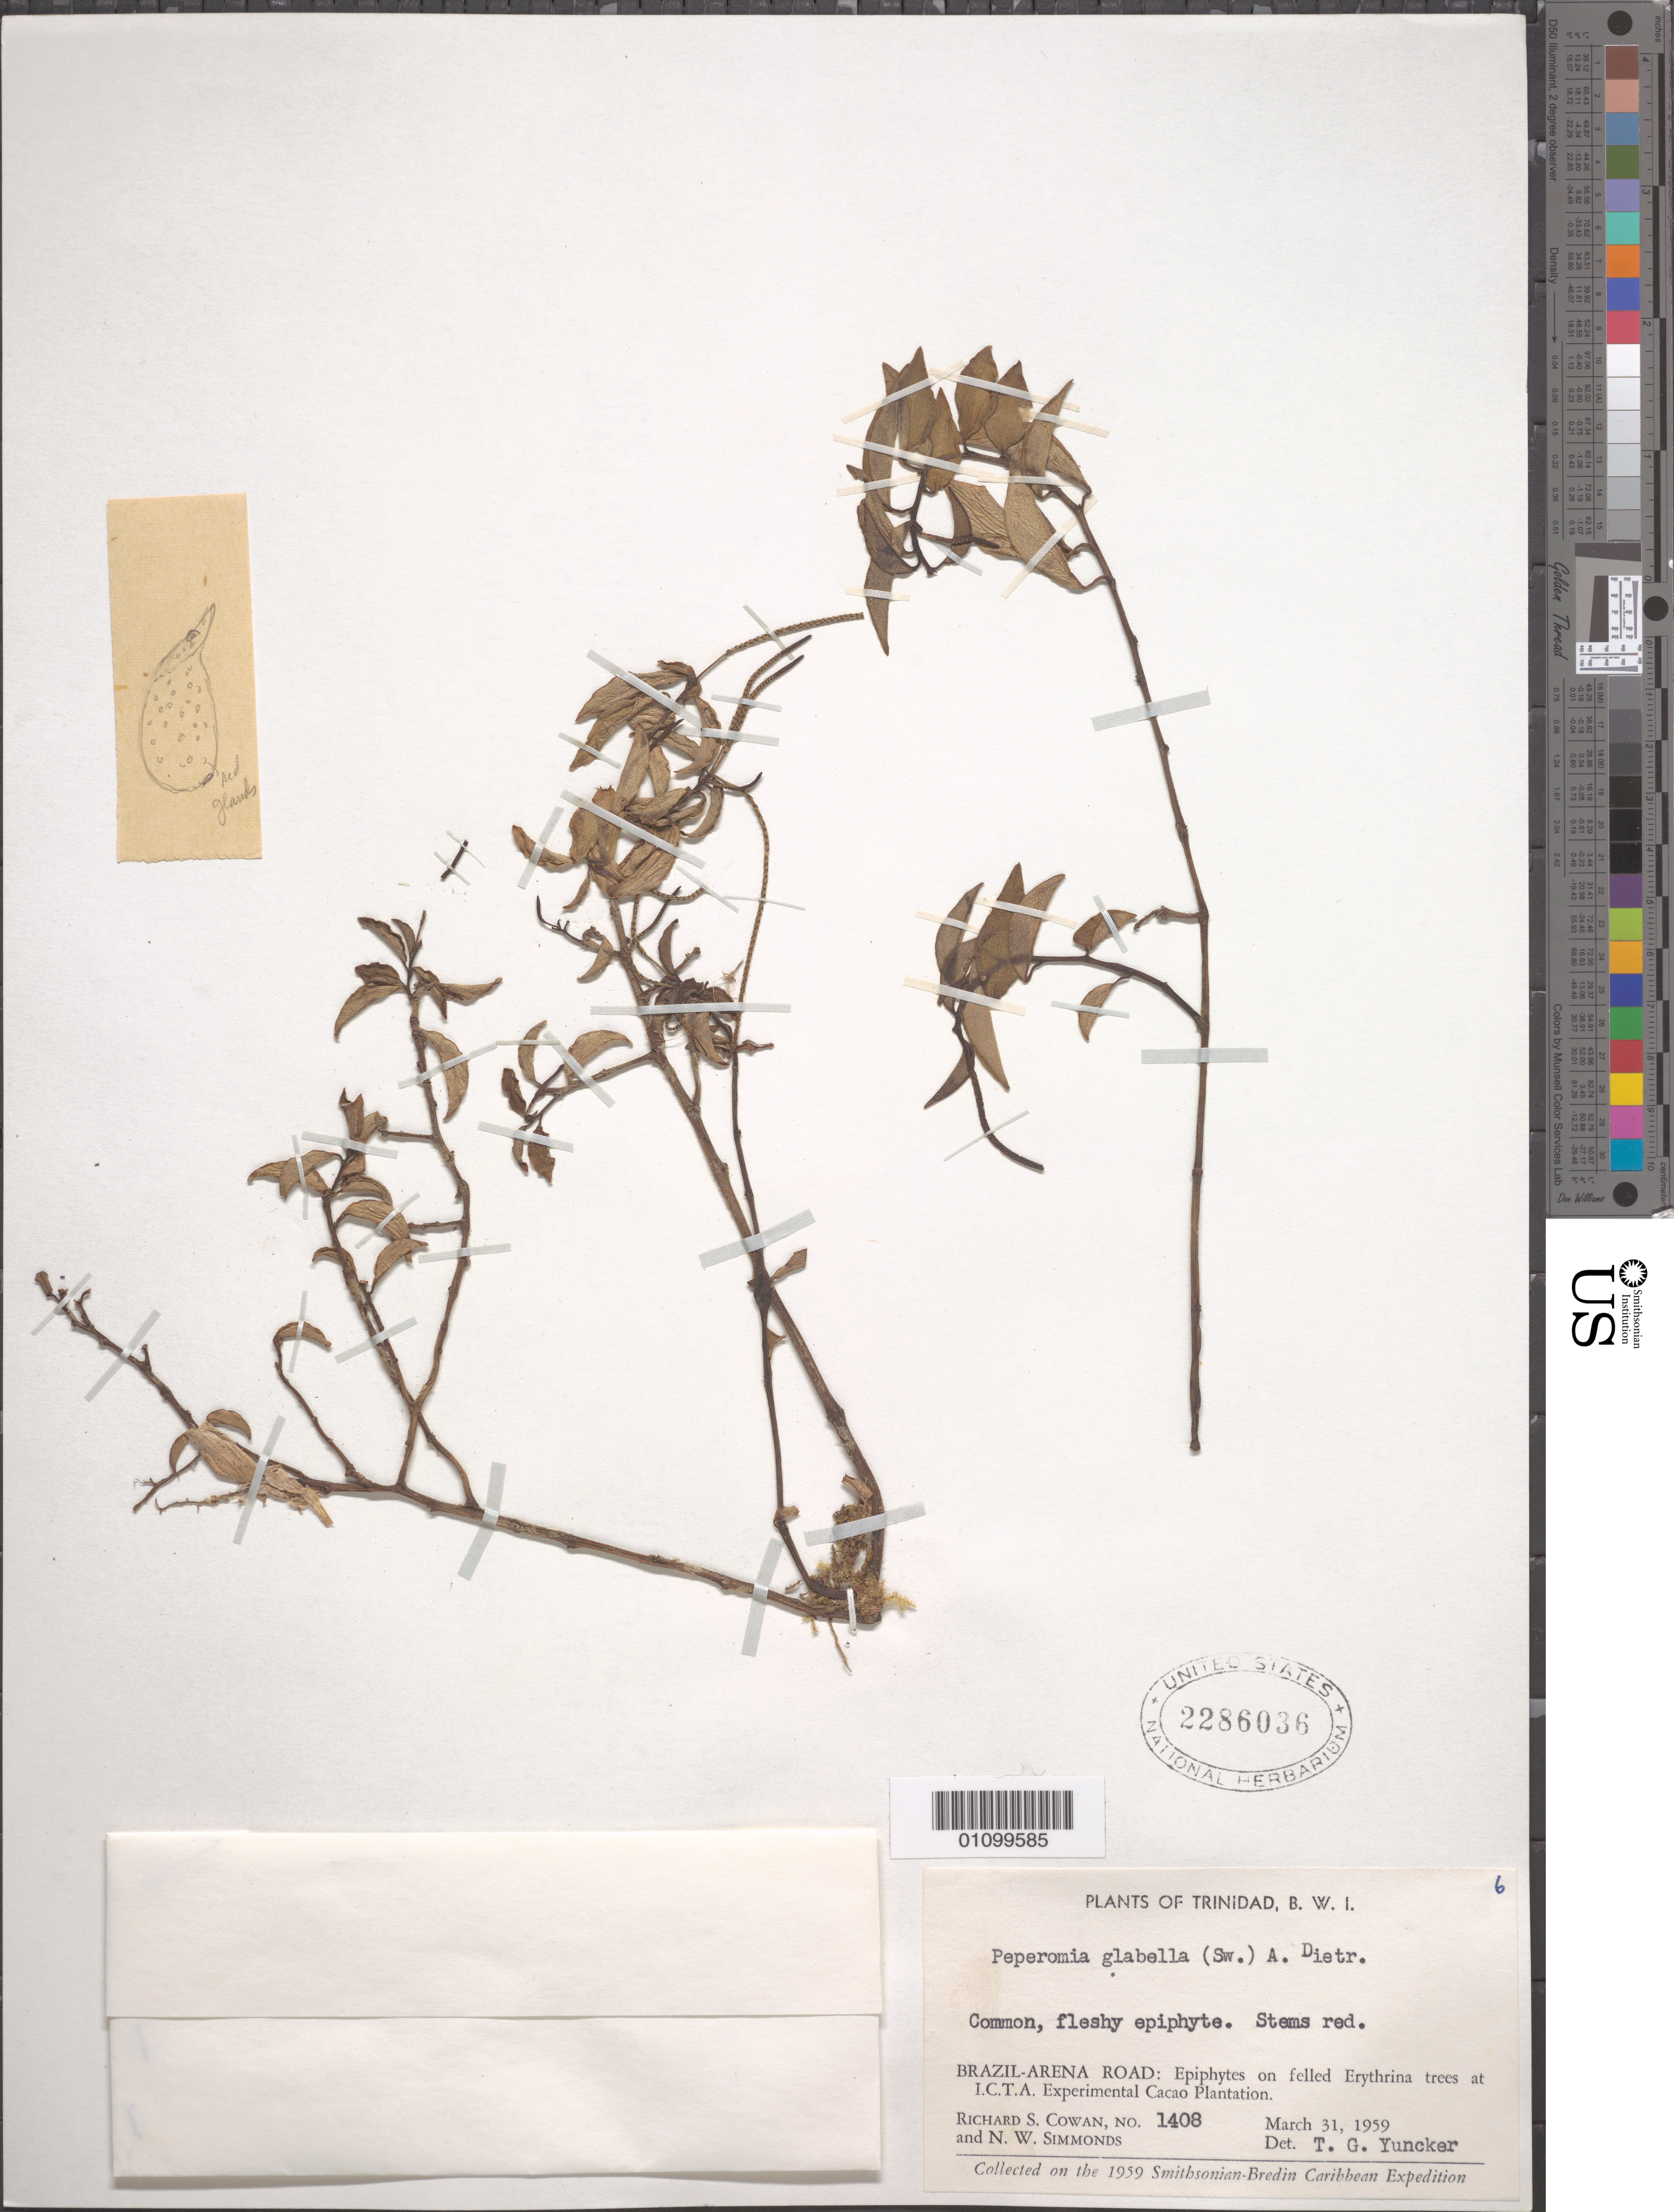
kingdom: Plantae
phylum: Tracheophyta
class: Magnoliopsida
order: Piperales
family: Piperaceae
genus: Peperomia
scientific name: Peperomia glabella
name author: (Sw.) A. Dietr.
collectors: R. S. Cowan & N. W. Simmonds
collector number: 1408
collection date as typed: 31 Mar 1959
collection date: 1959-03-31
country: Trinidad and Tobago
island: Trinidad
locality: Brazil-Arena Road: Epiphytes on felled Erythrina trees at I.C.T.A. Experimental Cacao Plantation.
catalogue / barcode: US 2286036